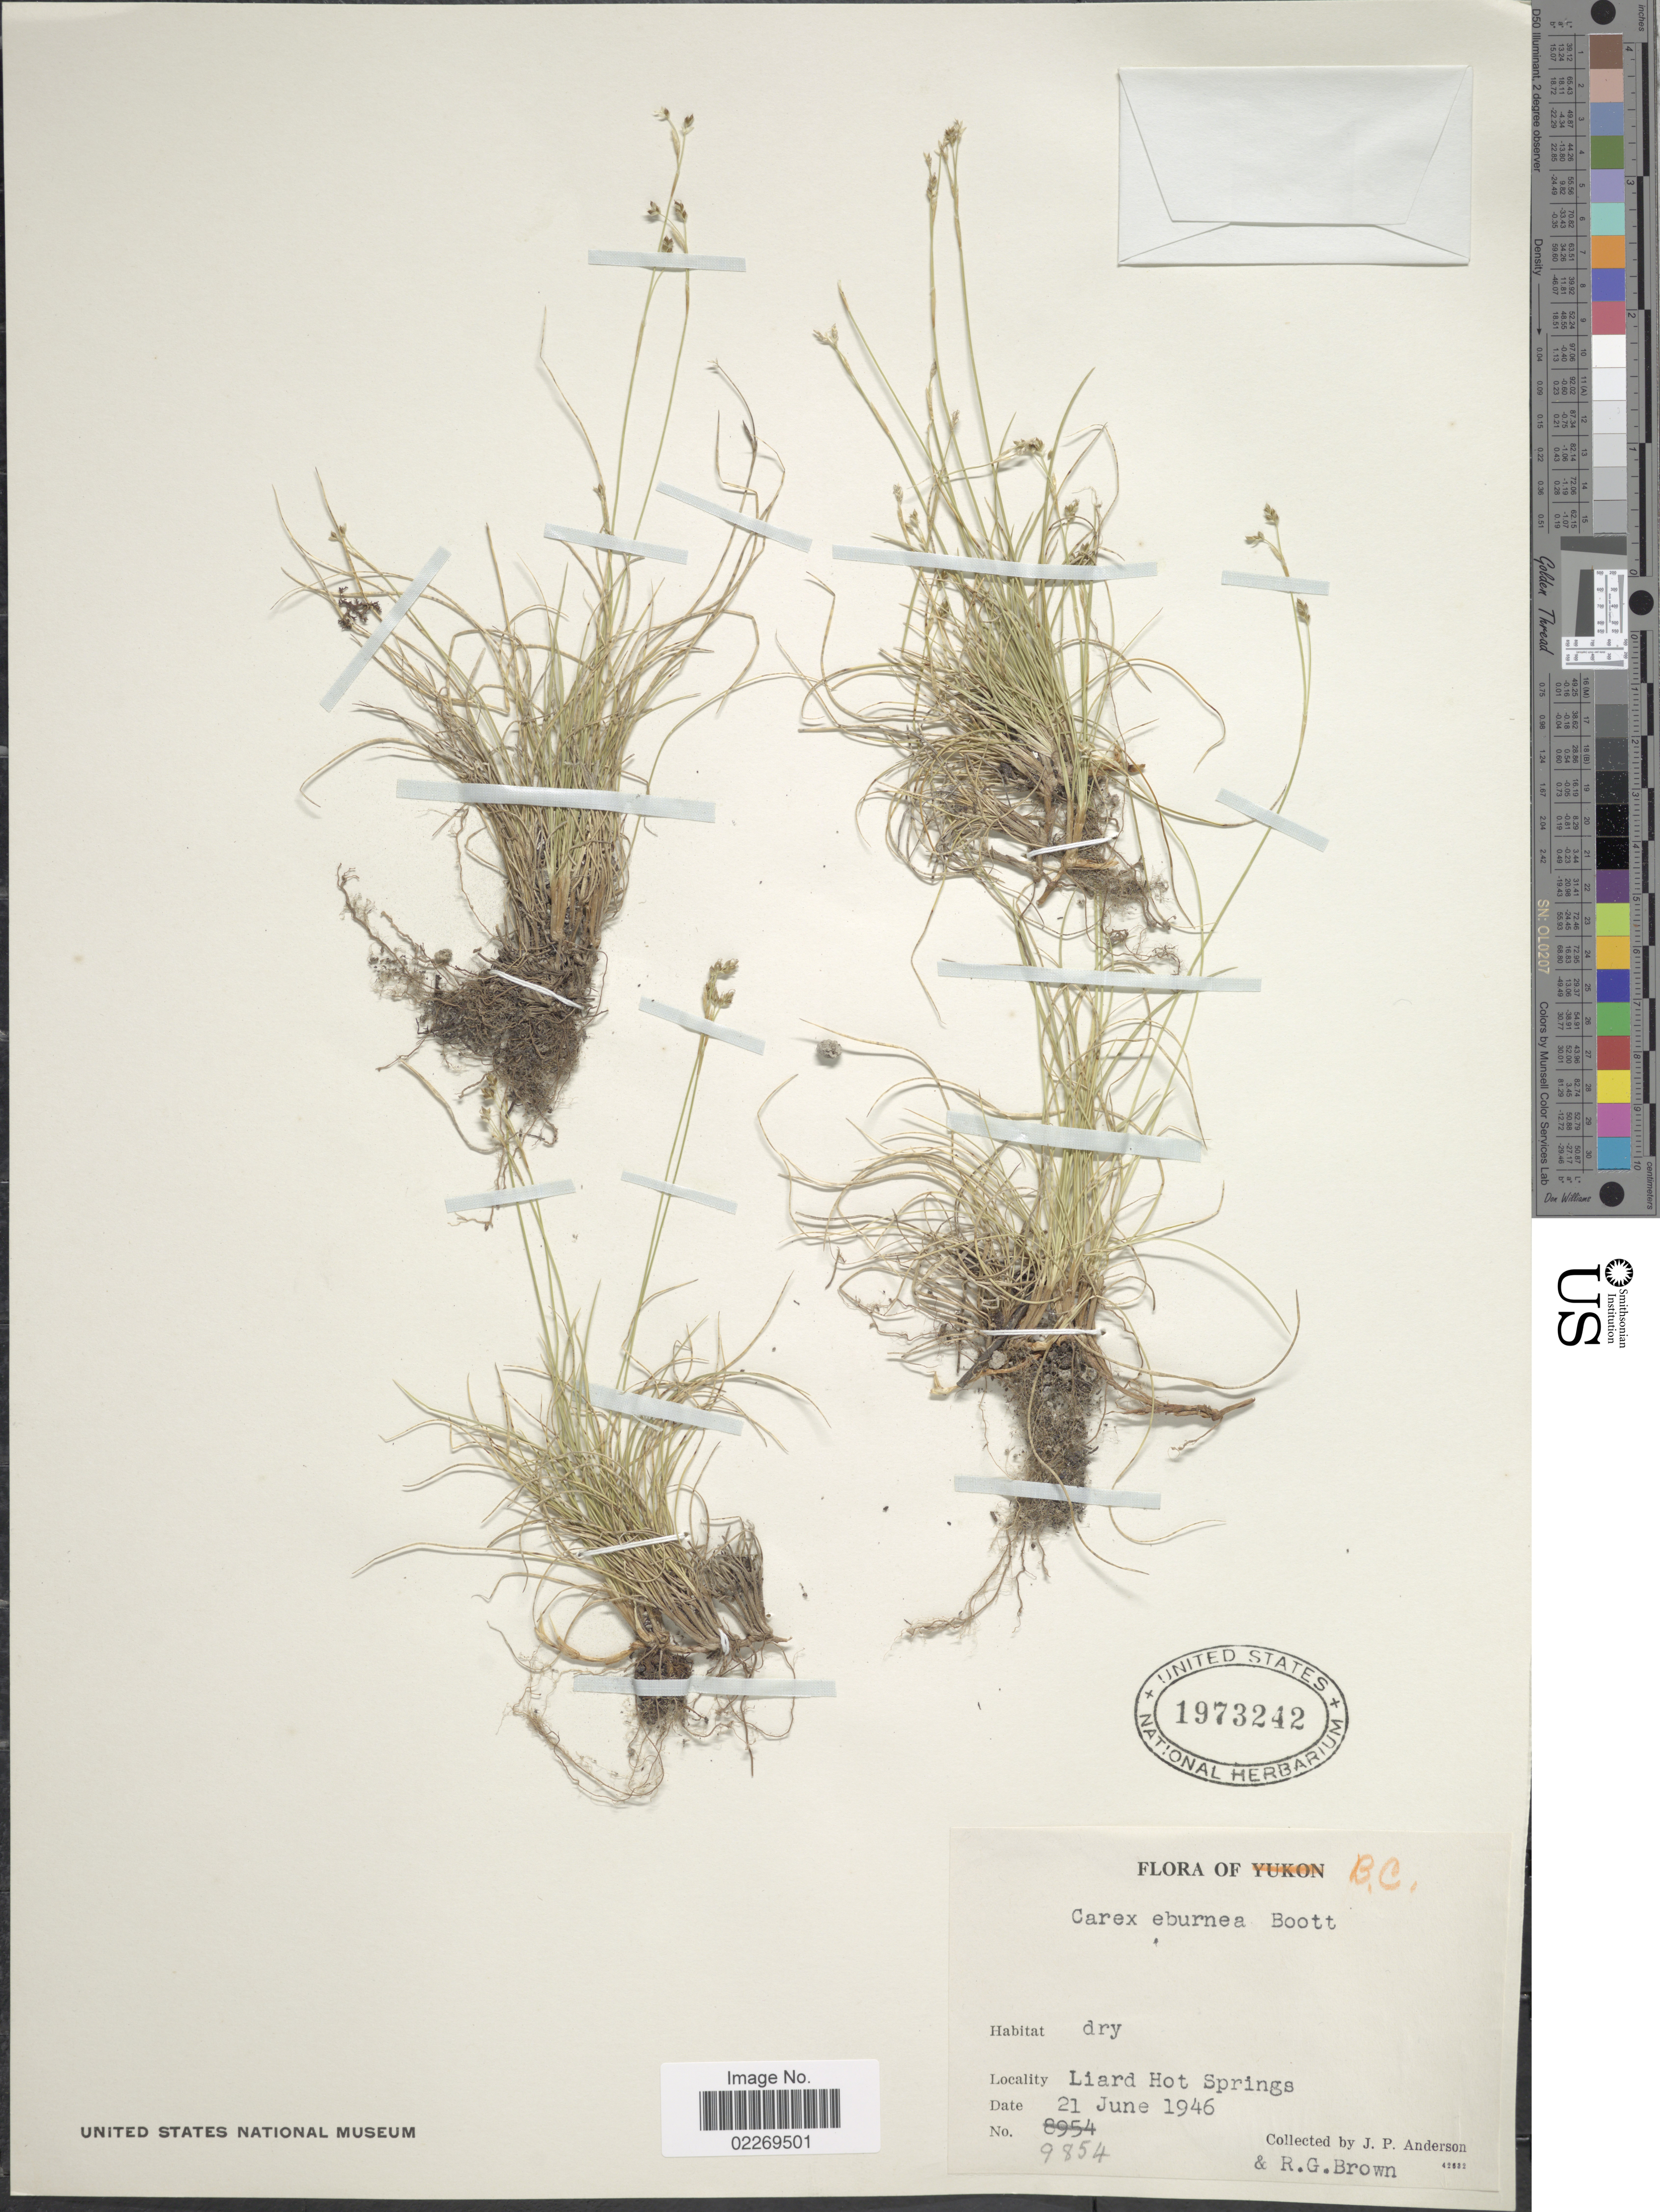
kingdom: Plantae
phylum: Tracheophyta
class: Liliopsida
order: Poales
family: Cyperaceae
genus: Carex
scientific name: Carex eburnea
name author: Boott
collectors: J. P. Anderson & R. G. Brown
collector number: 9854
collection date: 1946-06-21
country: Canada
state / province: British Columbia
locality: Liard Hot Springs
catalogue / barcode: US 1973242